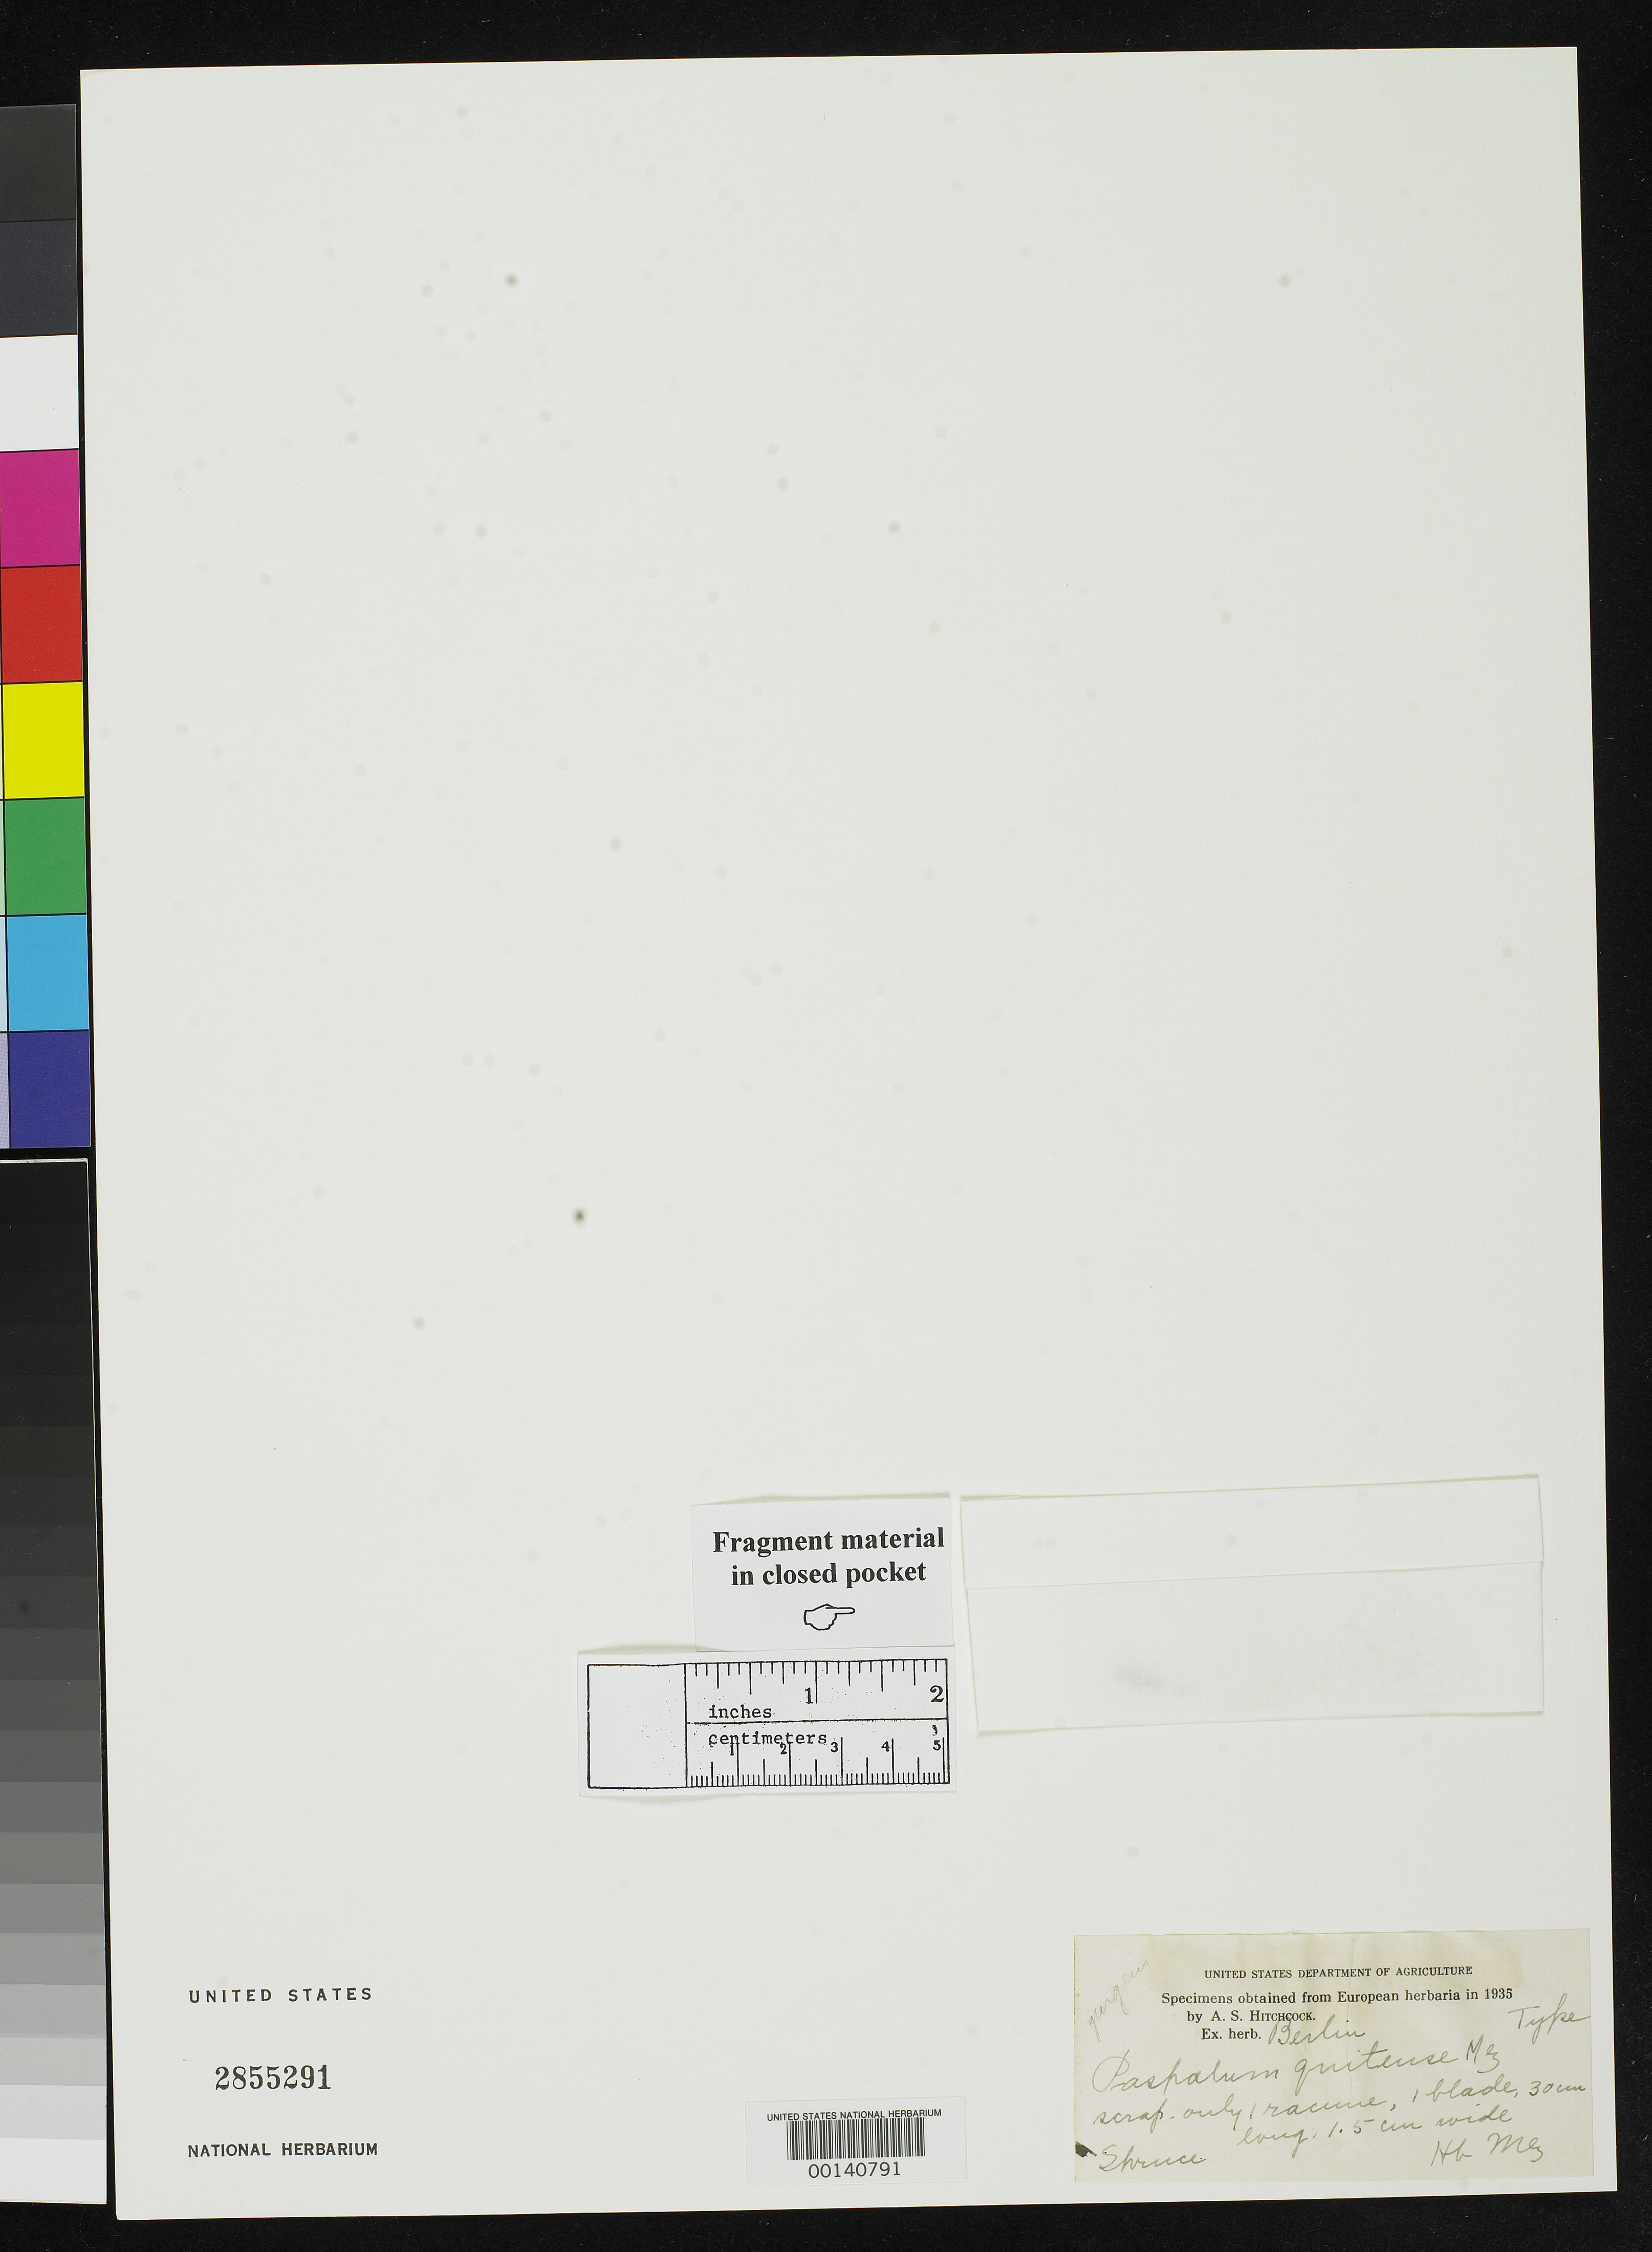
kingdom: Plantae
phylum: Tracheophyta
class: Liliopsida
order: Poales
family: Poaceae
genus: Paspalum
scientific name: Paspalum quitense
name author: Mez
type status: Type Fragment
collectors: R. Spruce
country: Ecuador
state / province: Tungurahua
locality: Near Ambato.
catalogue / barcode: US 2855291